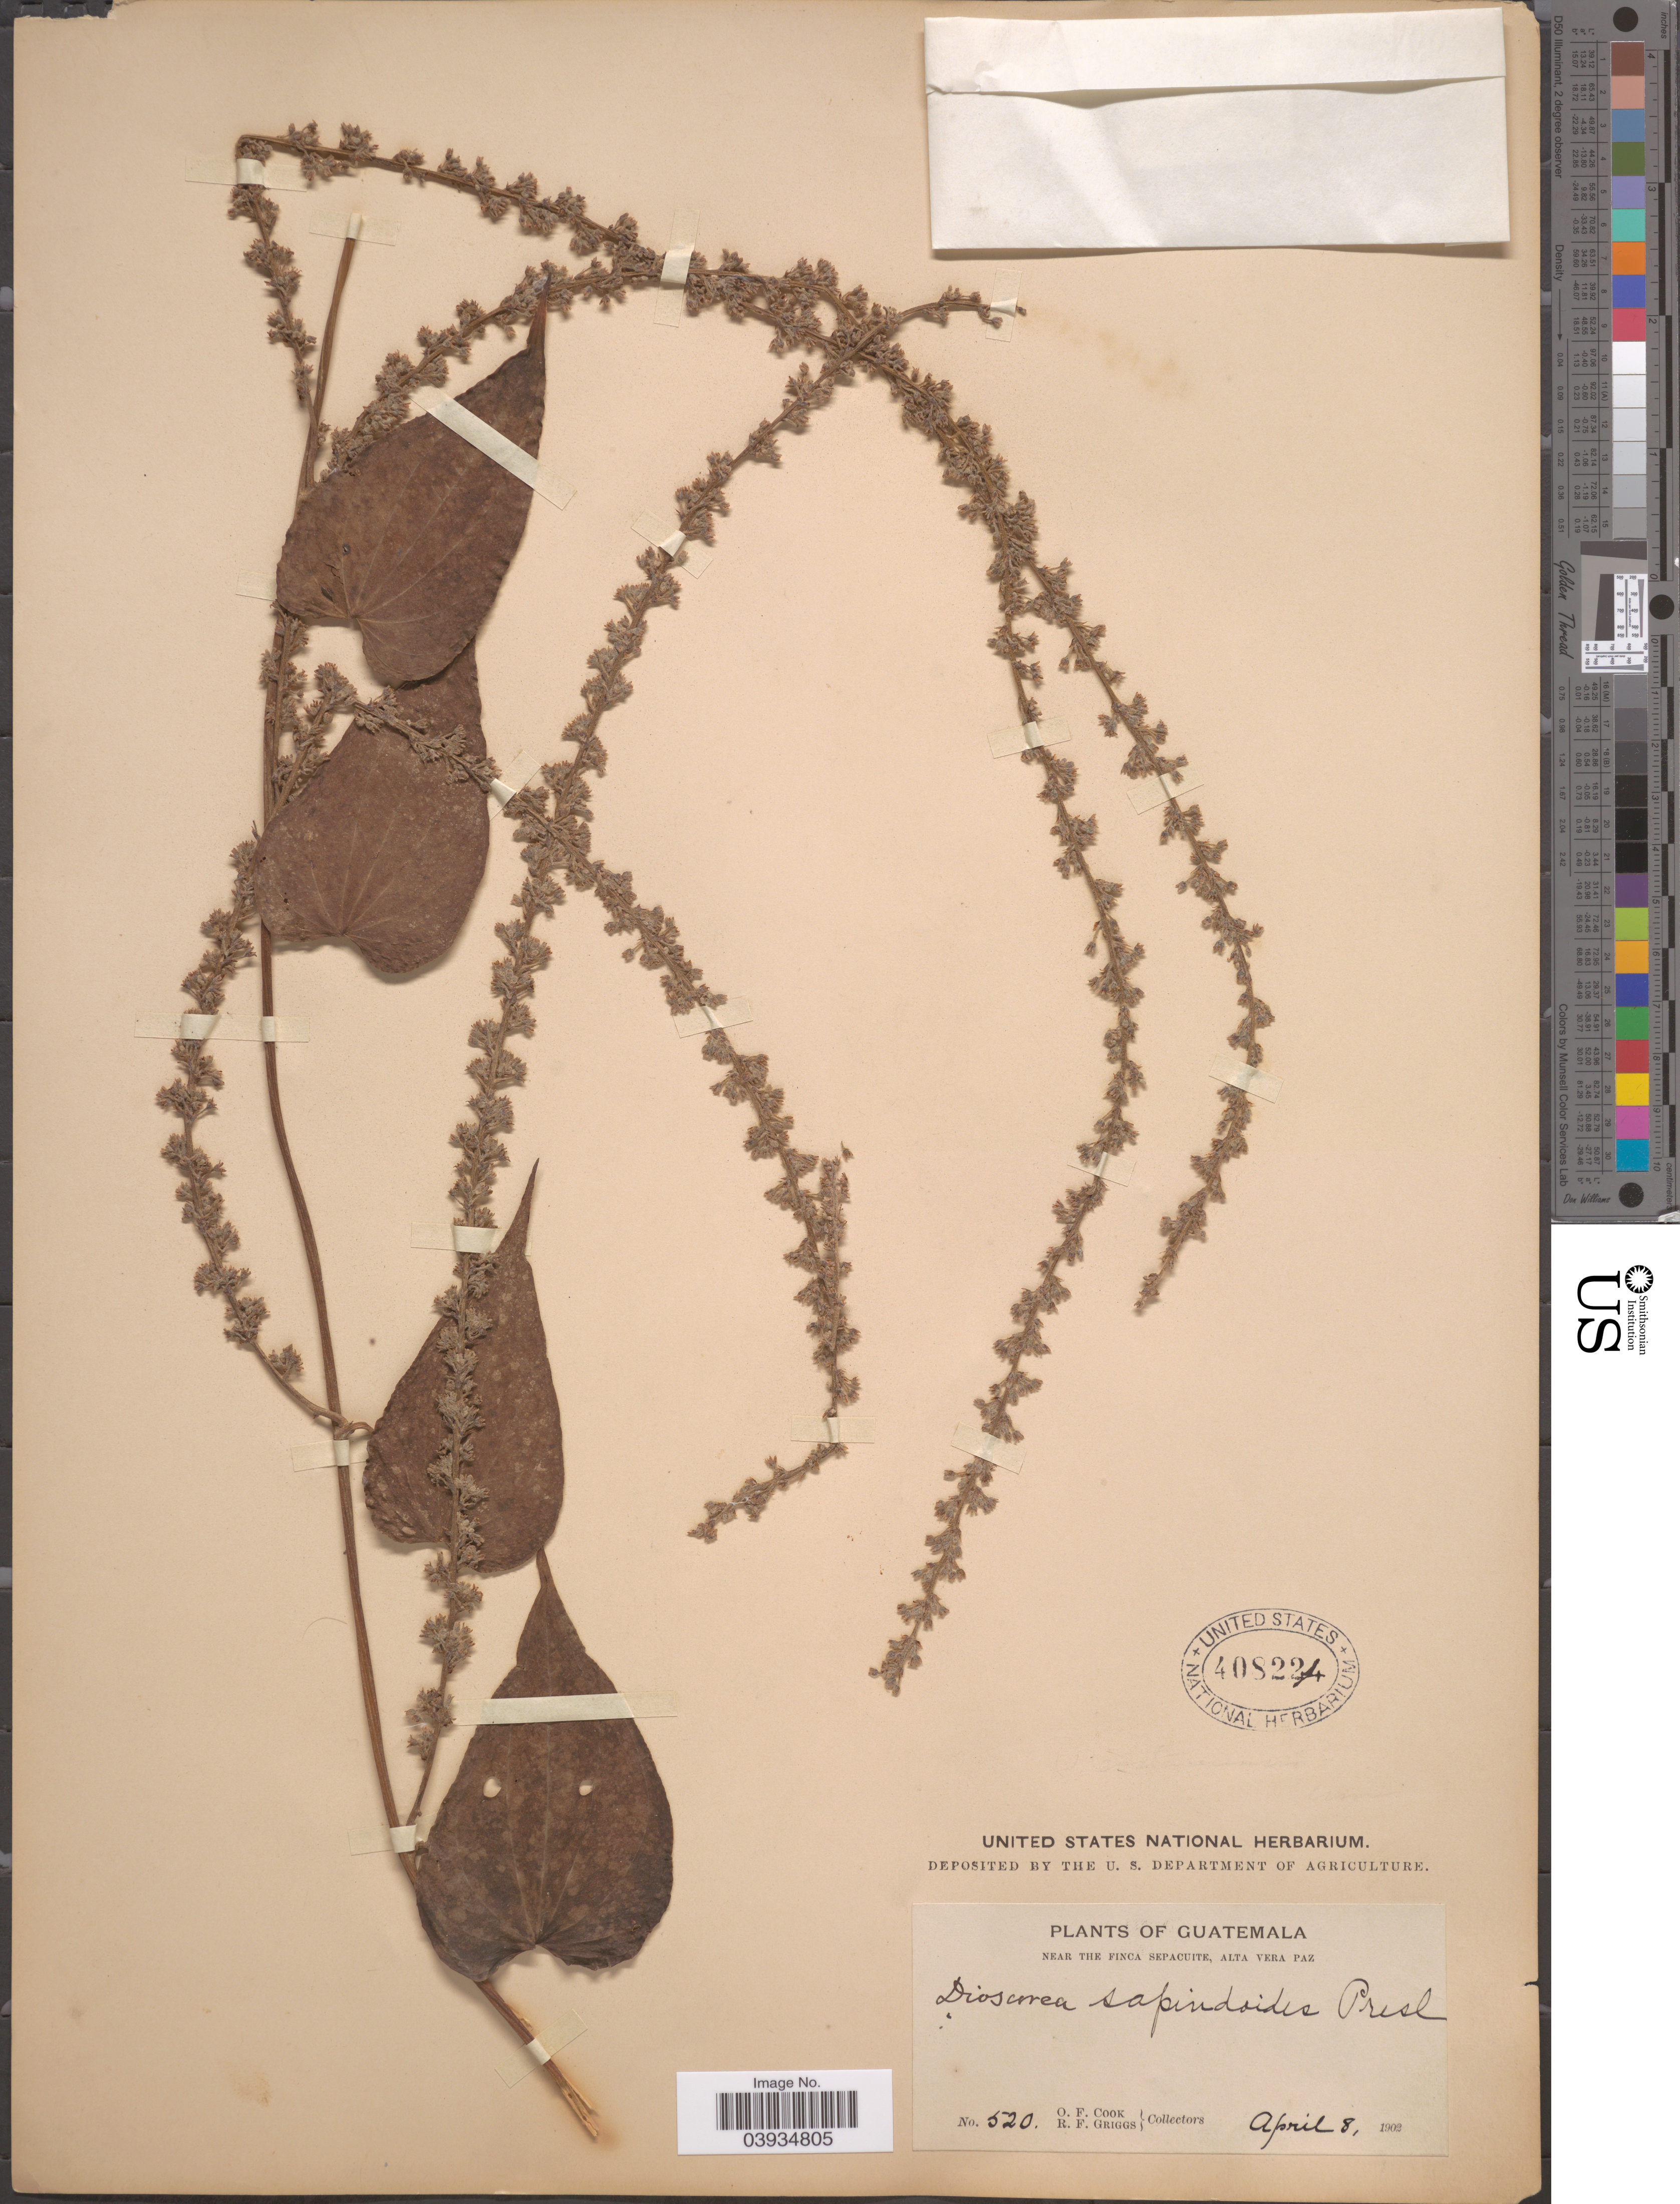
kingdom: Plantae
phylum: Tracheophyta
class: Liliopsida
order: Dioscoreales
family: Dioscoreaceae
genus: Dioscorea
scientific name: Dioscorea sanchez-colinii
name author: Matuda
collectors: O. F. Cook & R. F. Griggs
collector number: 520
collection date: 1902-04-08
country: Guatemala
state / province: Alta Verapaz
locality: Near the Finca Sepacuite, Alta Vera Paz.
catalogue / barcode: US 408224